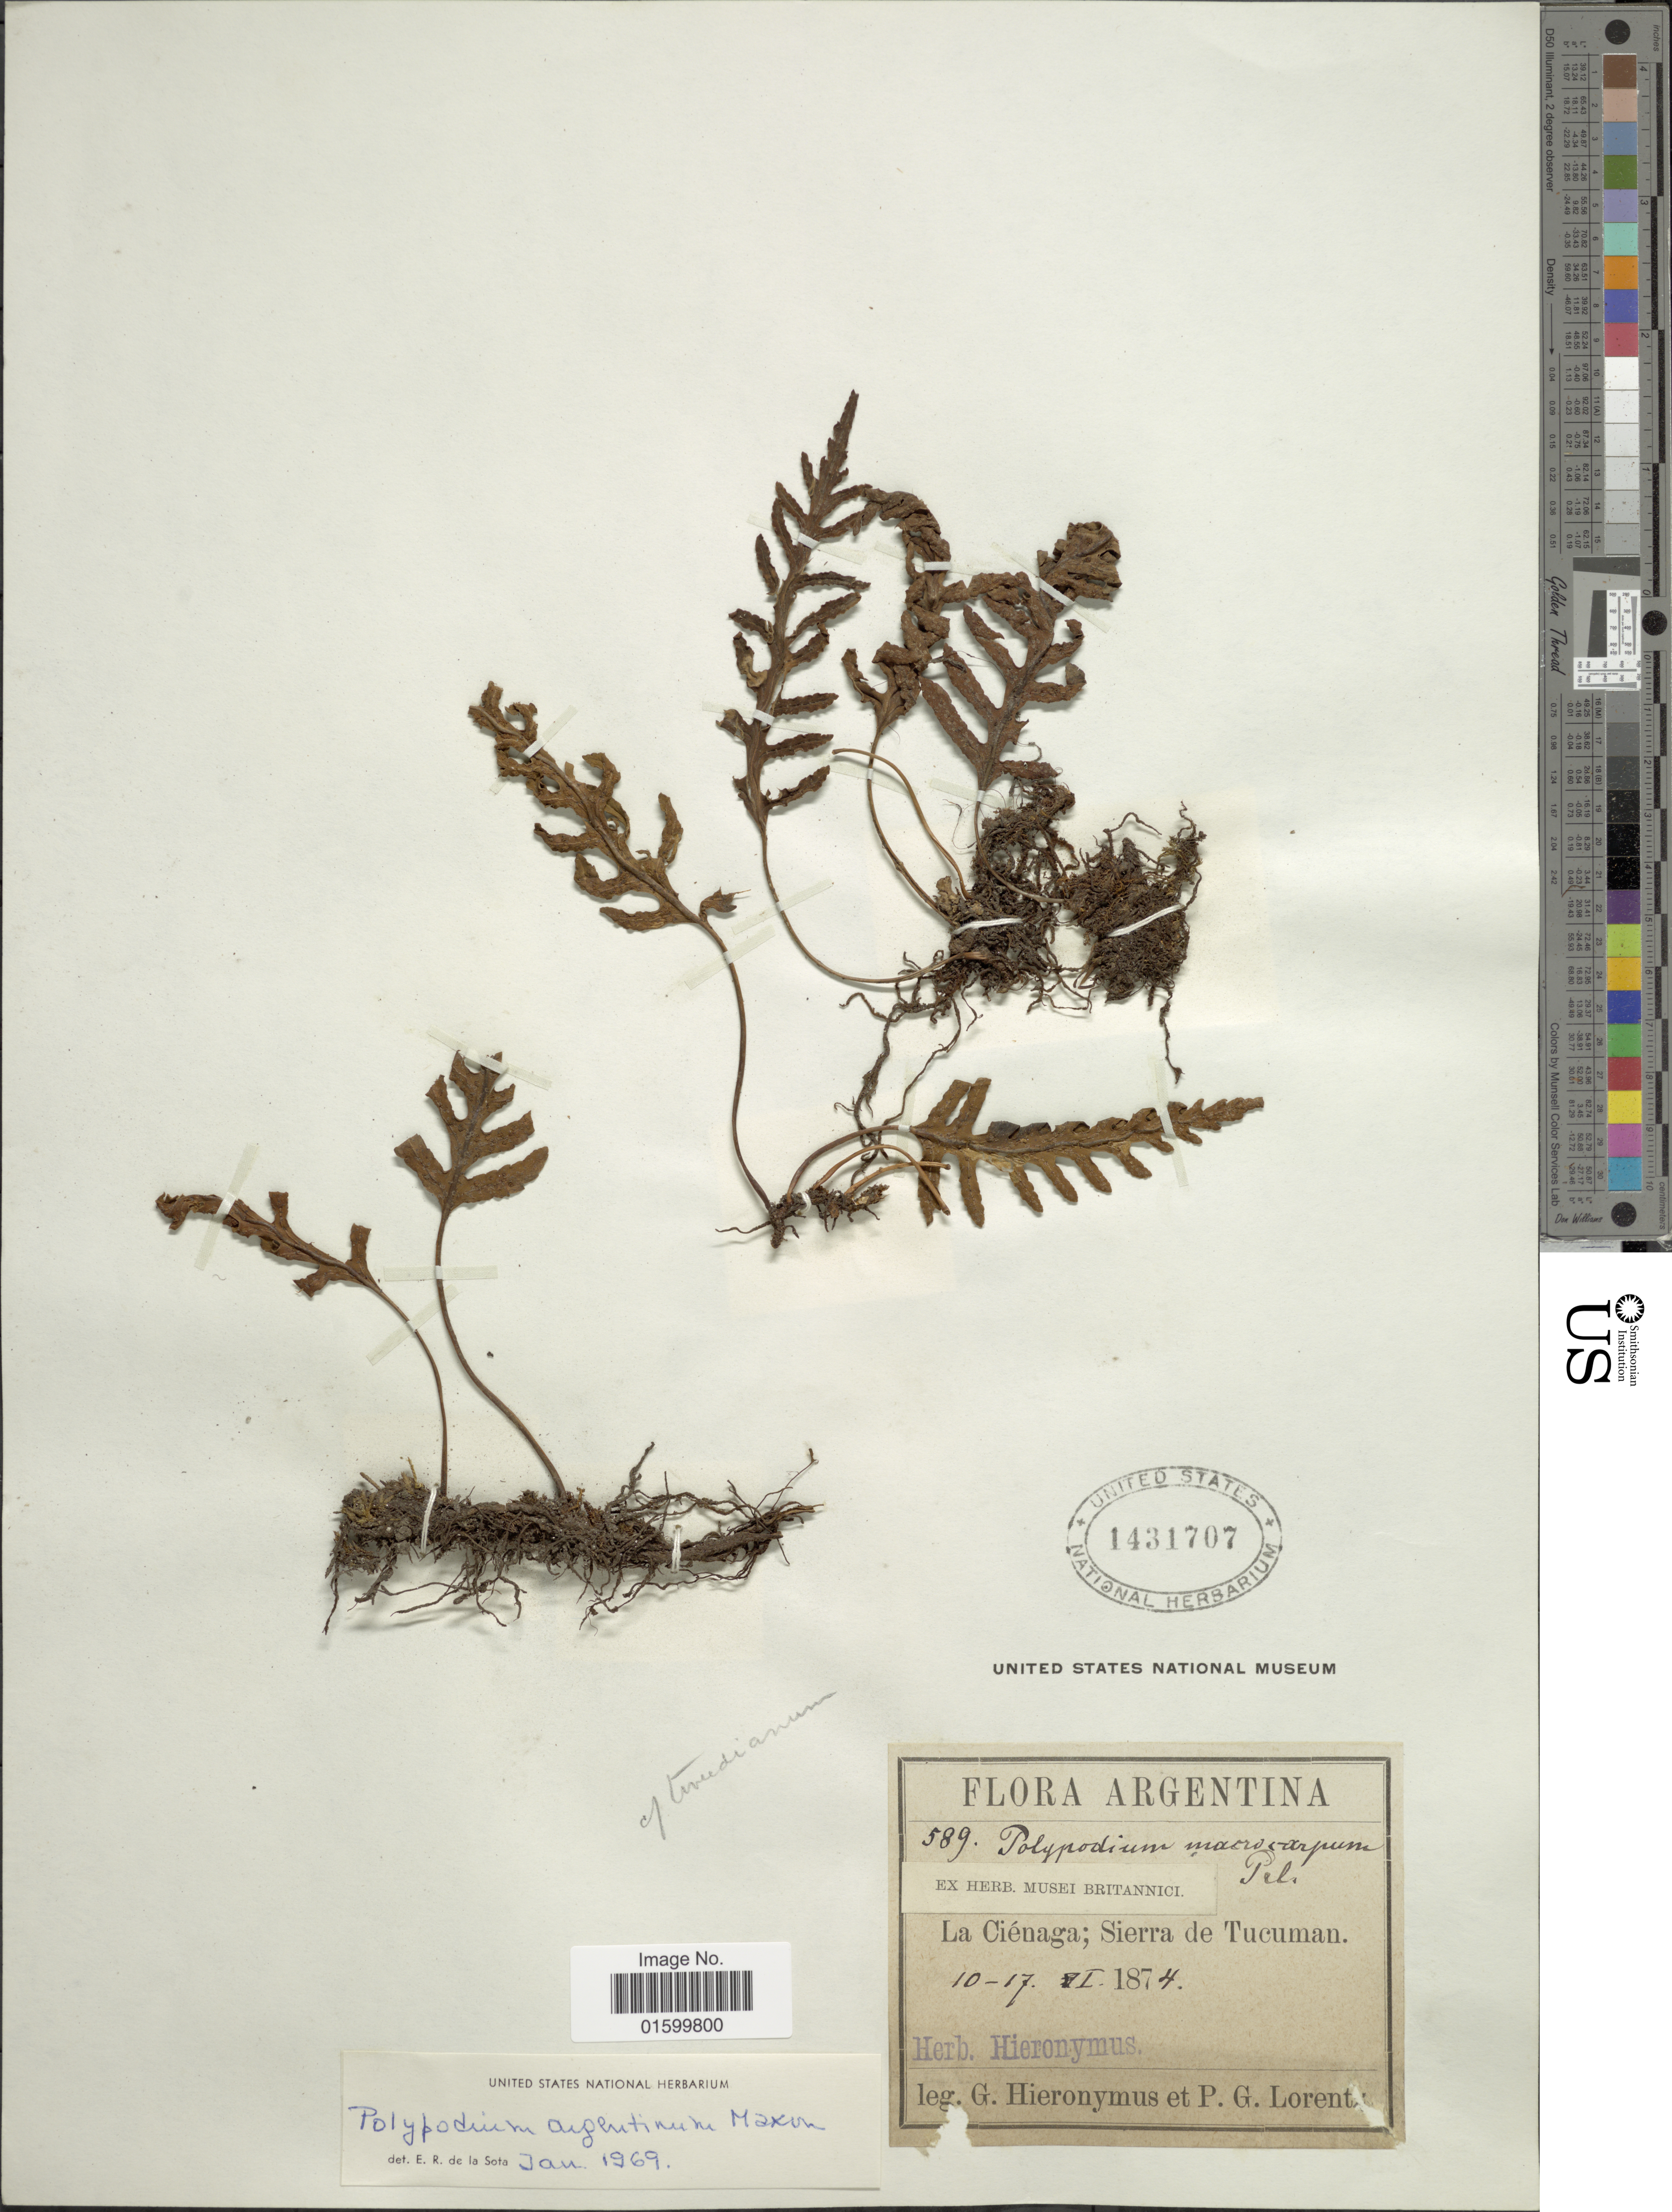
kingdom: Plantae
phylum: Tracheophyta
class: Polypodiopsida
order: Polypodiales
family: Polypodiaceae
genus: Pleopeltis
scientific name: Pleopeltis pinnatifida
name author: Gill.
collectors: G. H. Hieronymus & P. G. Lorentz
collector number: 589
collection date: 1874-01-10/1874-01-17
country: Argentina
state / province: Tucuman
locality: La Cienaga, Sierra de Tucuman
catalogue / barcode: US 1431707